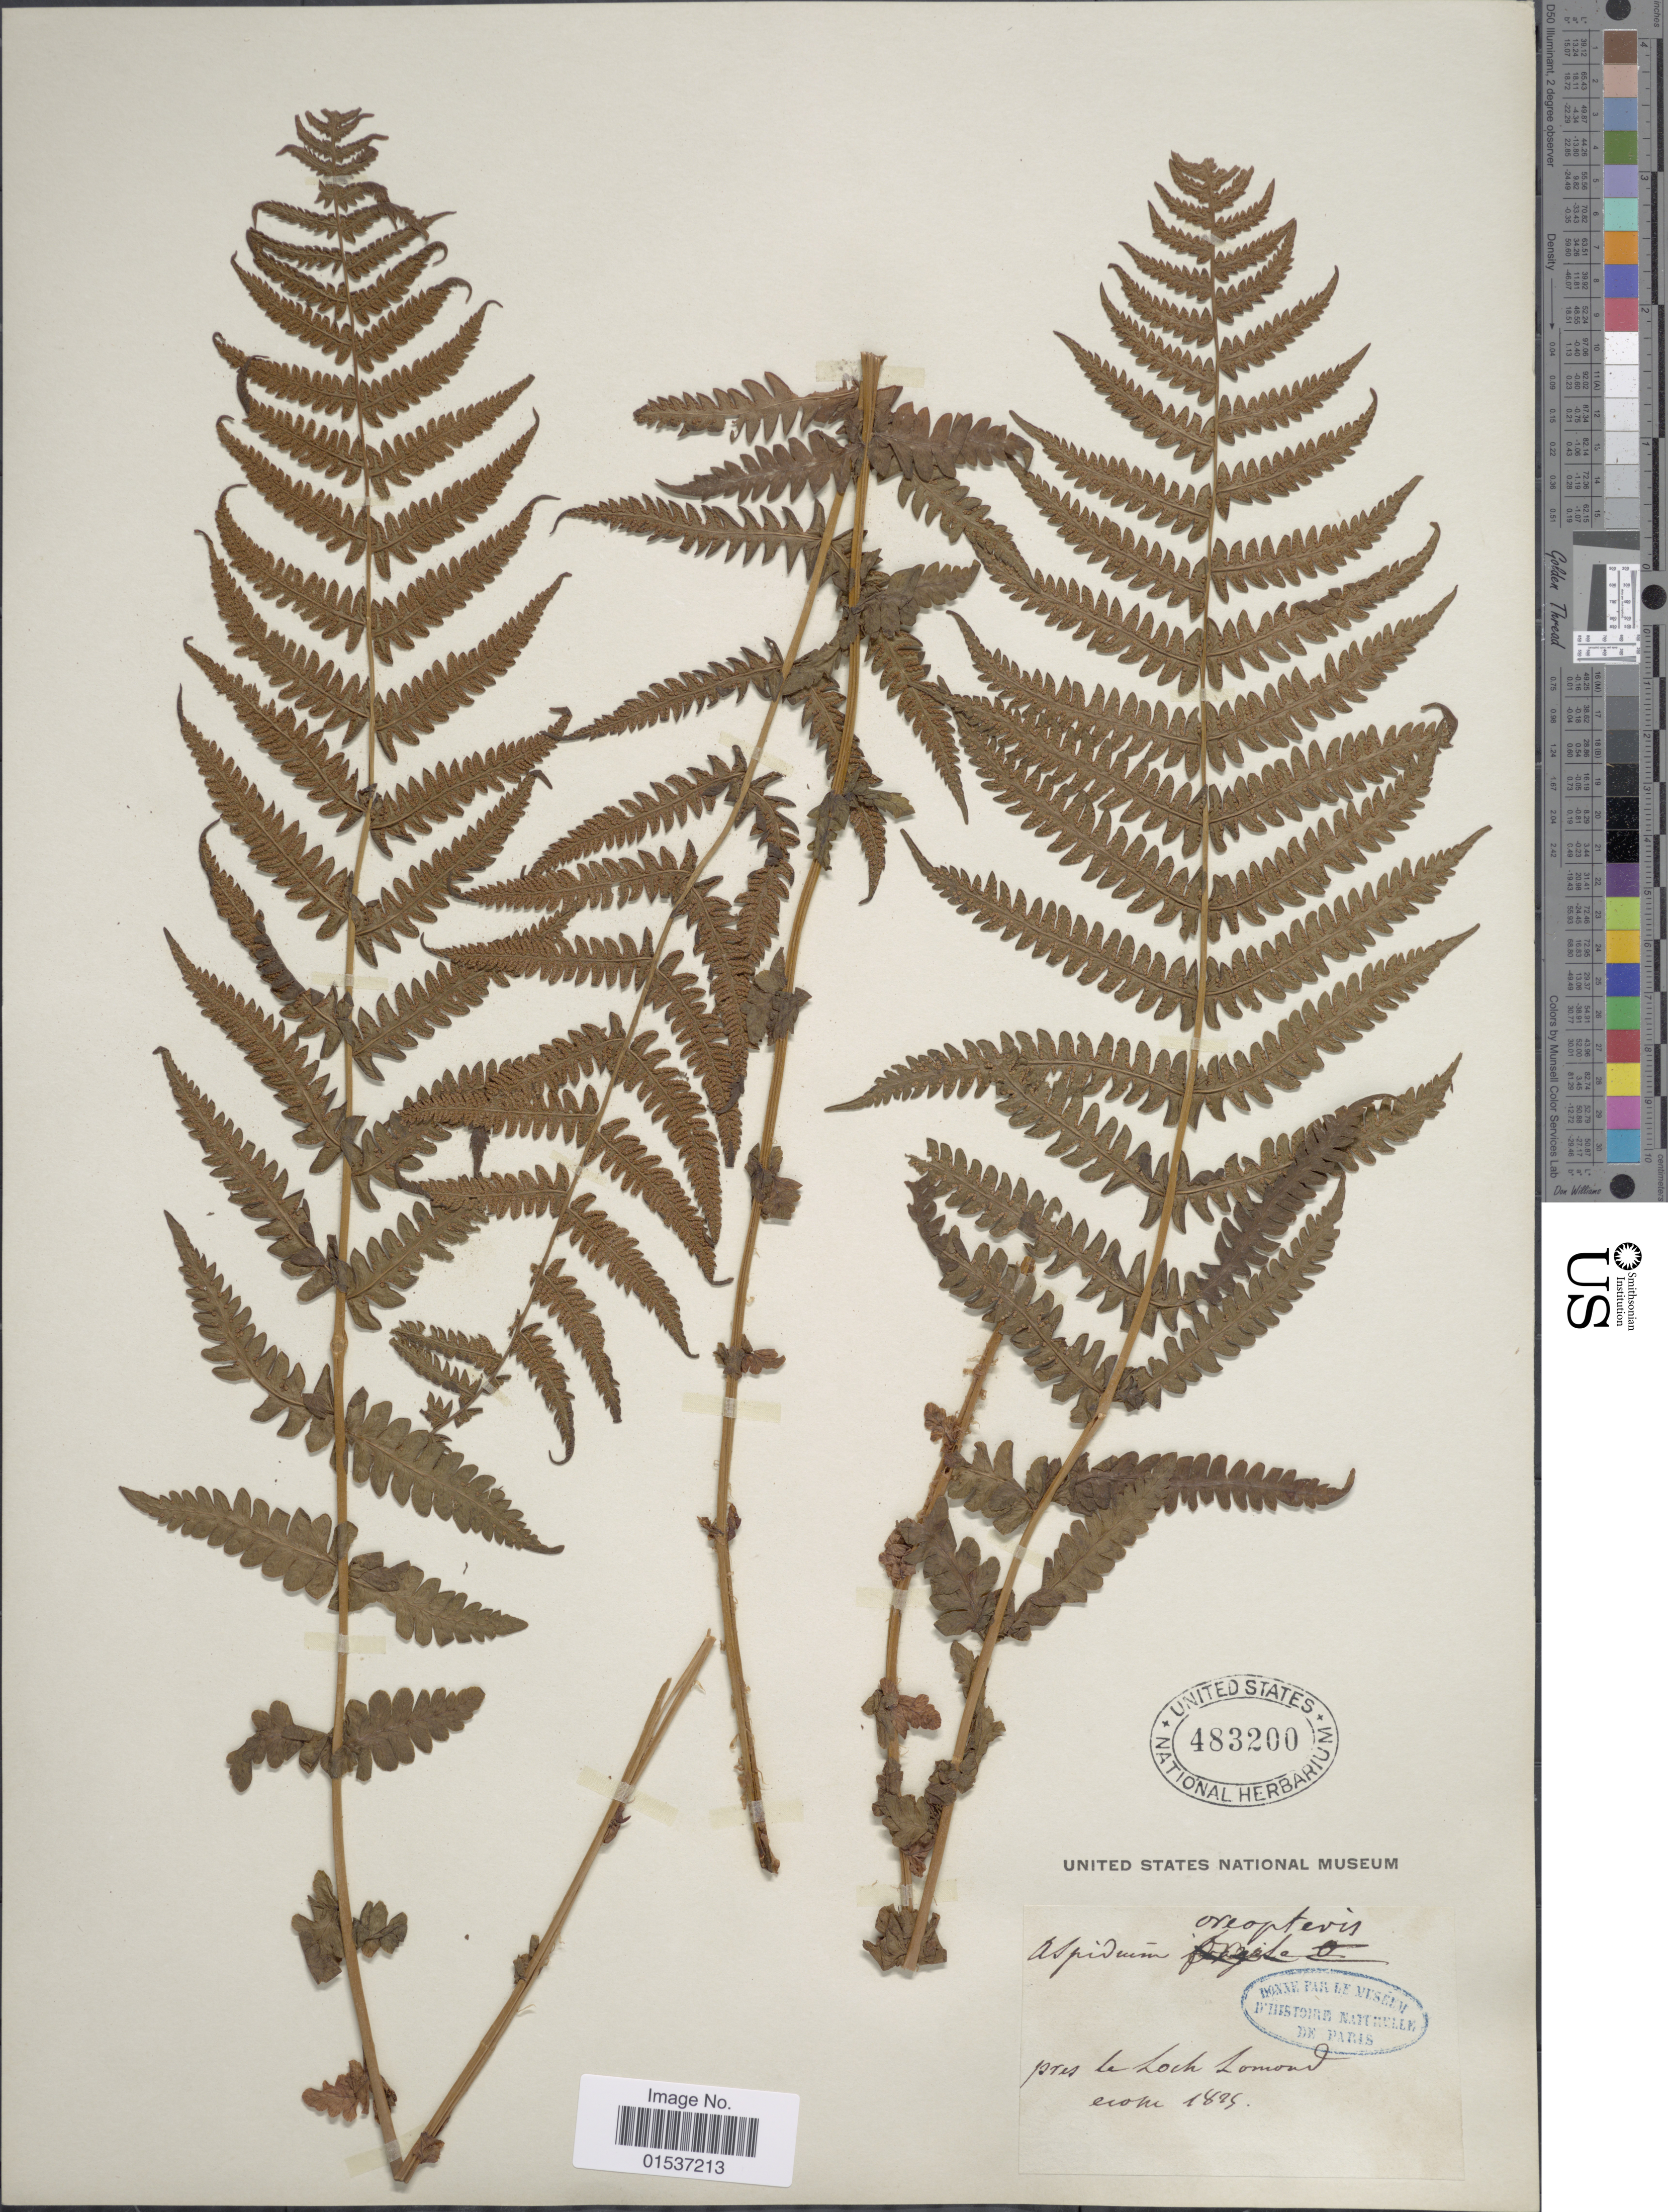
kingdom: Plantae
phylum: Tracheophyta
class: Polypodiopsida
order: Polypodiales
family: Thelypteridaceae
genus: Oreopteris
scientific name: Oreopteris limbosperma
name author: (All.) K. Iwats.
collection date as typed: Econi 1825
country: United Kingdom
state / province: Scotland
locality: Près le Loch Lomond.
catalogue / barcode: US 483200